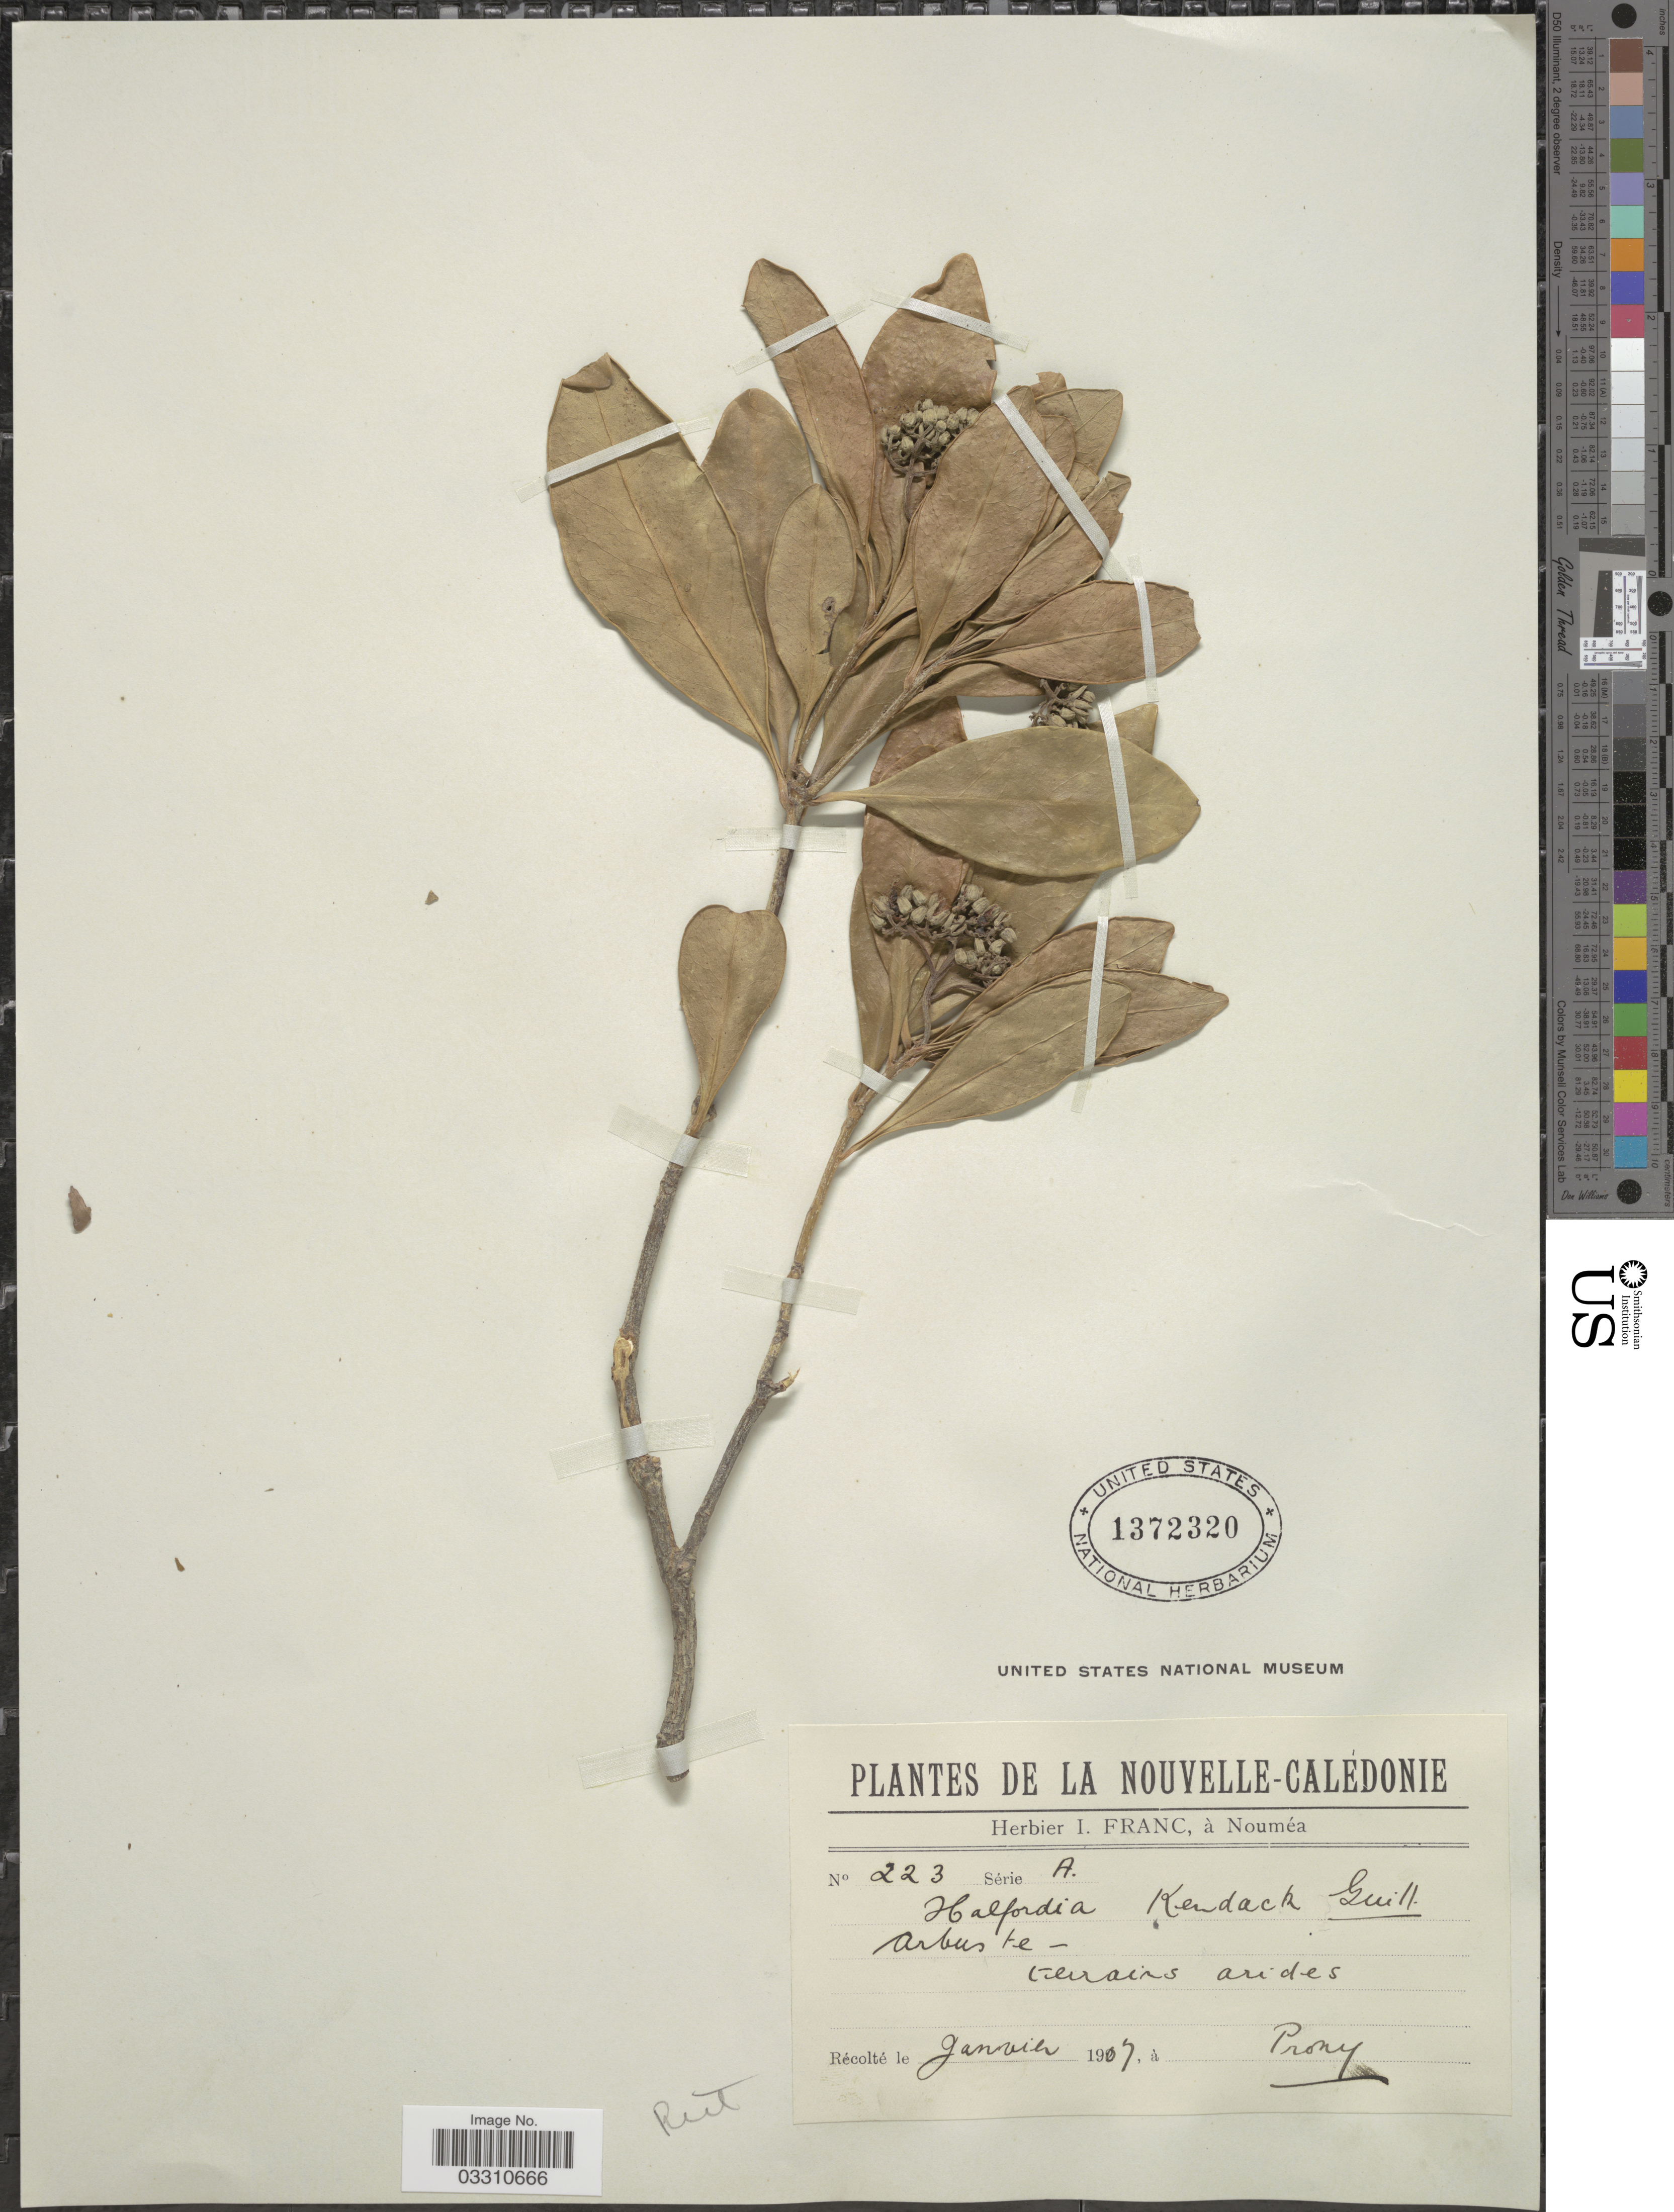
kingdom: Plantae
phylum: Tracheophyta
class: Magnoliopsida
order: Sapindales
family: Rutaceae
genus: Halfordia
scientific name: Halfordia kendack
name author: (Montrouz.) Guillaumin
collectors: ex herb. I. Franc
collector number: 223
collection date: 1907-01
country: New Caledonia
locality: Nouvelle-Calédonie. Prony.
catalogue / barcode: US 1372320